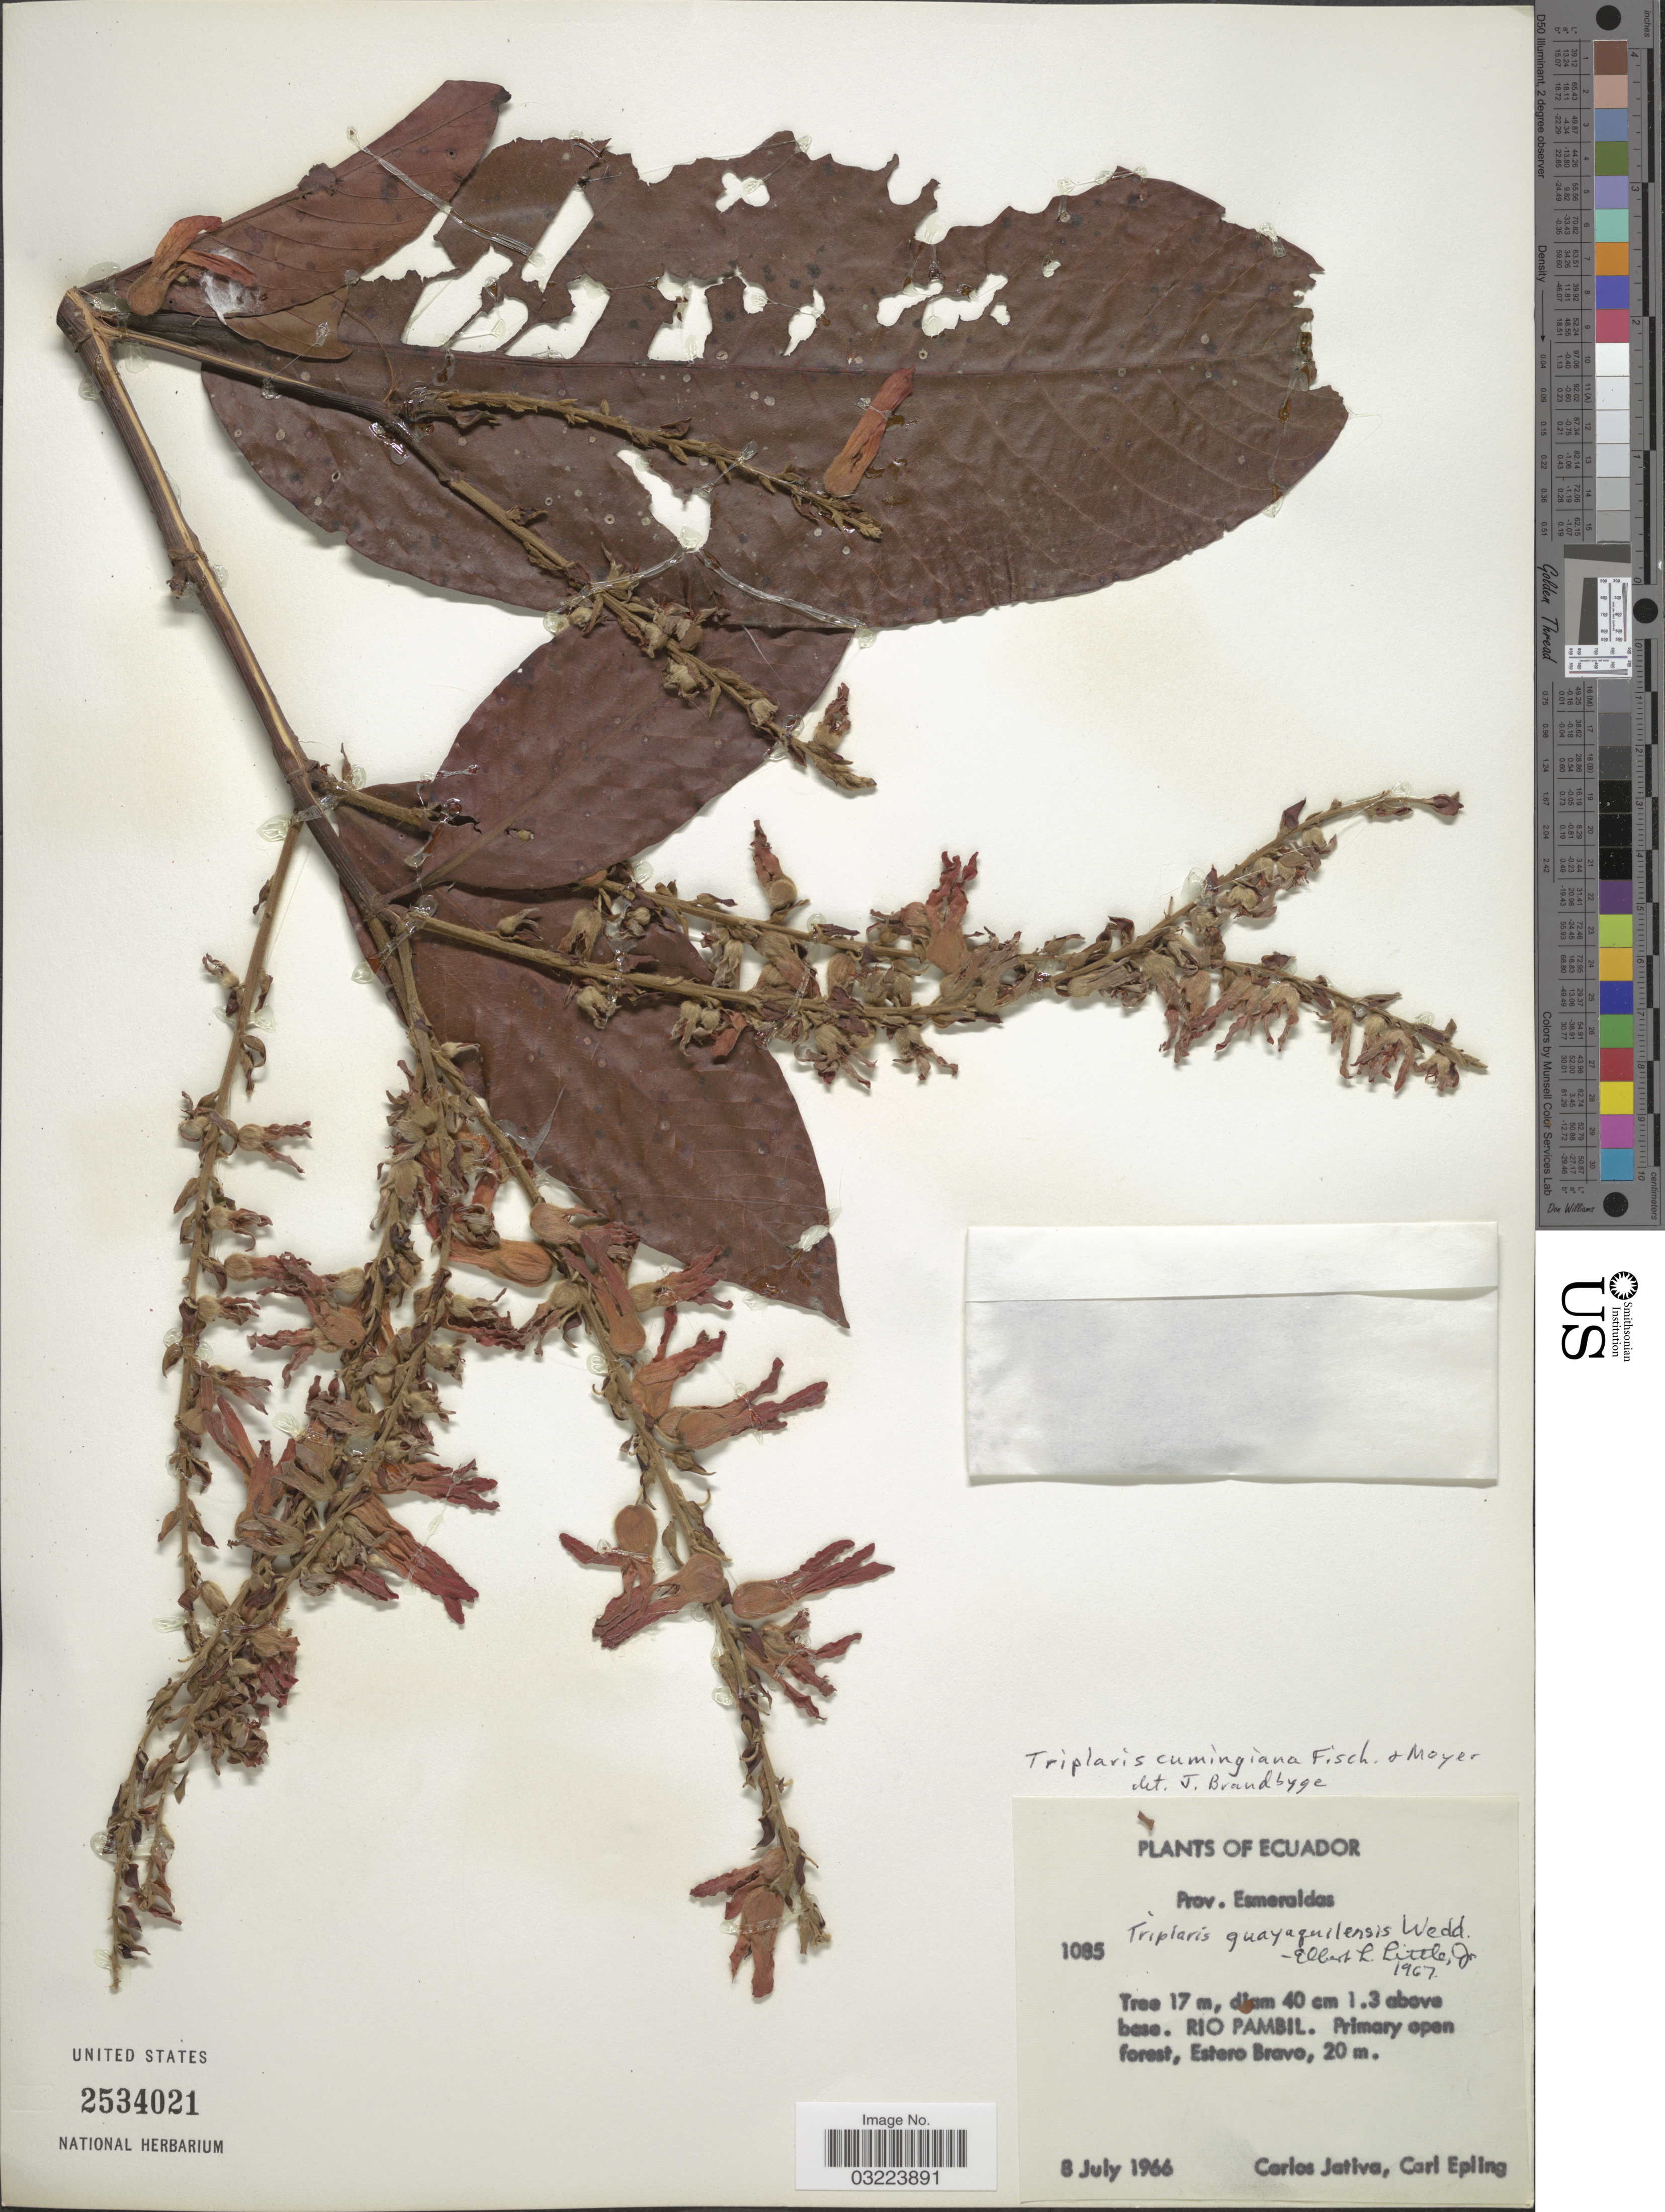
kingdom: Plantae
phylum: Tracheophyta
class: Magnoliopsida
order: Caryophyllales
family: Polygonaceae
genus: Triplaris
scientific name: Triplaris cumingiana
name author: Fisch. & C.A. Mey. ex C.A. Mey.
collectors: C. D. Játiva & C. C. Epling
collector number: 1085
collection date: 1966-07-08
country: Ecuador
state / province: Esmeraldas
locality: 1.3 above base. Rio Pambil. Primary opes forest, Estero Bravo.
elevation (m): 20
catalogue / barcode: US 2534021